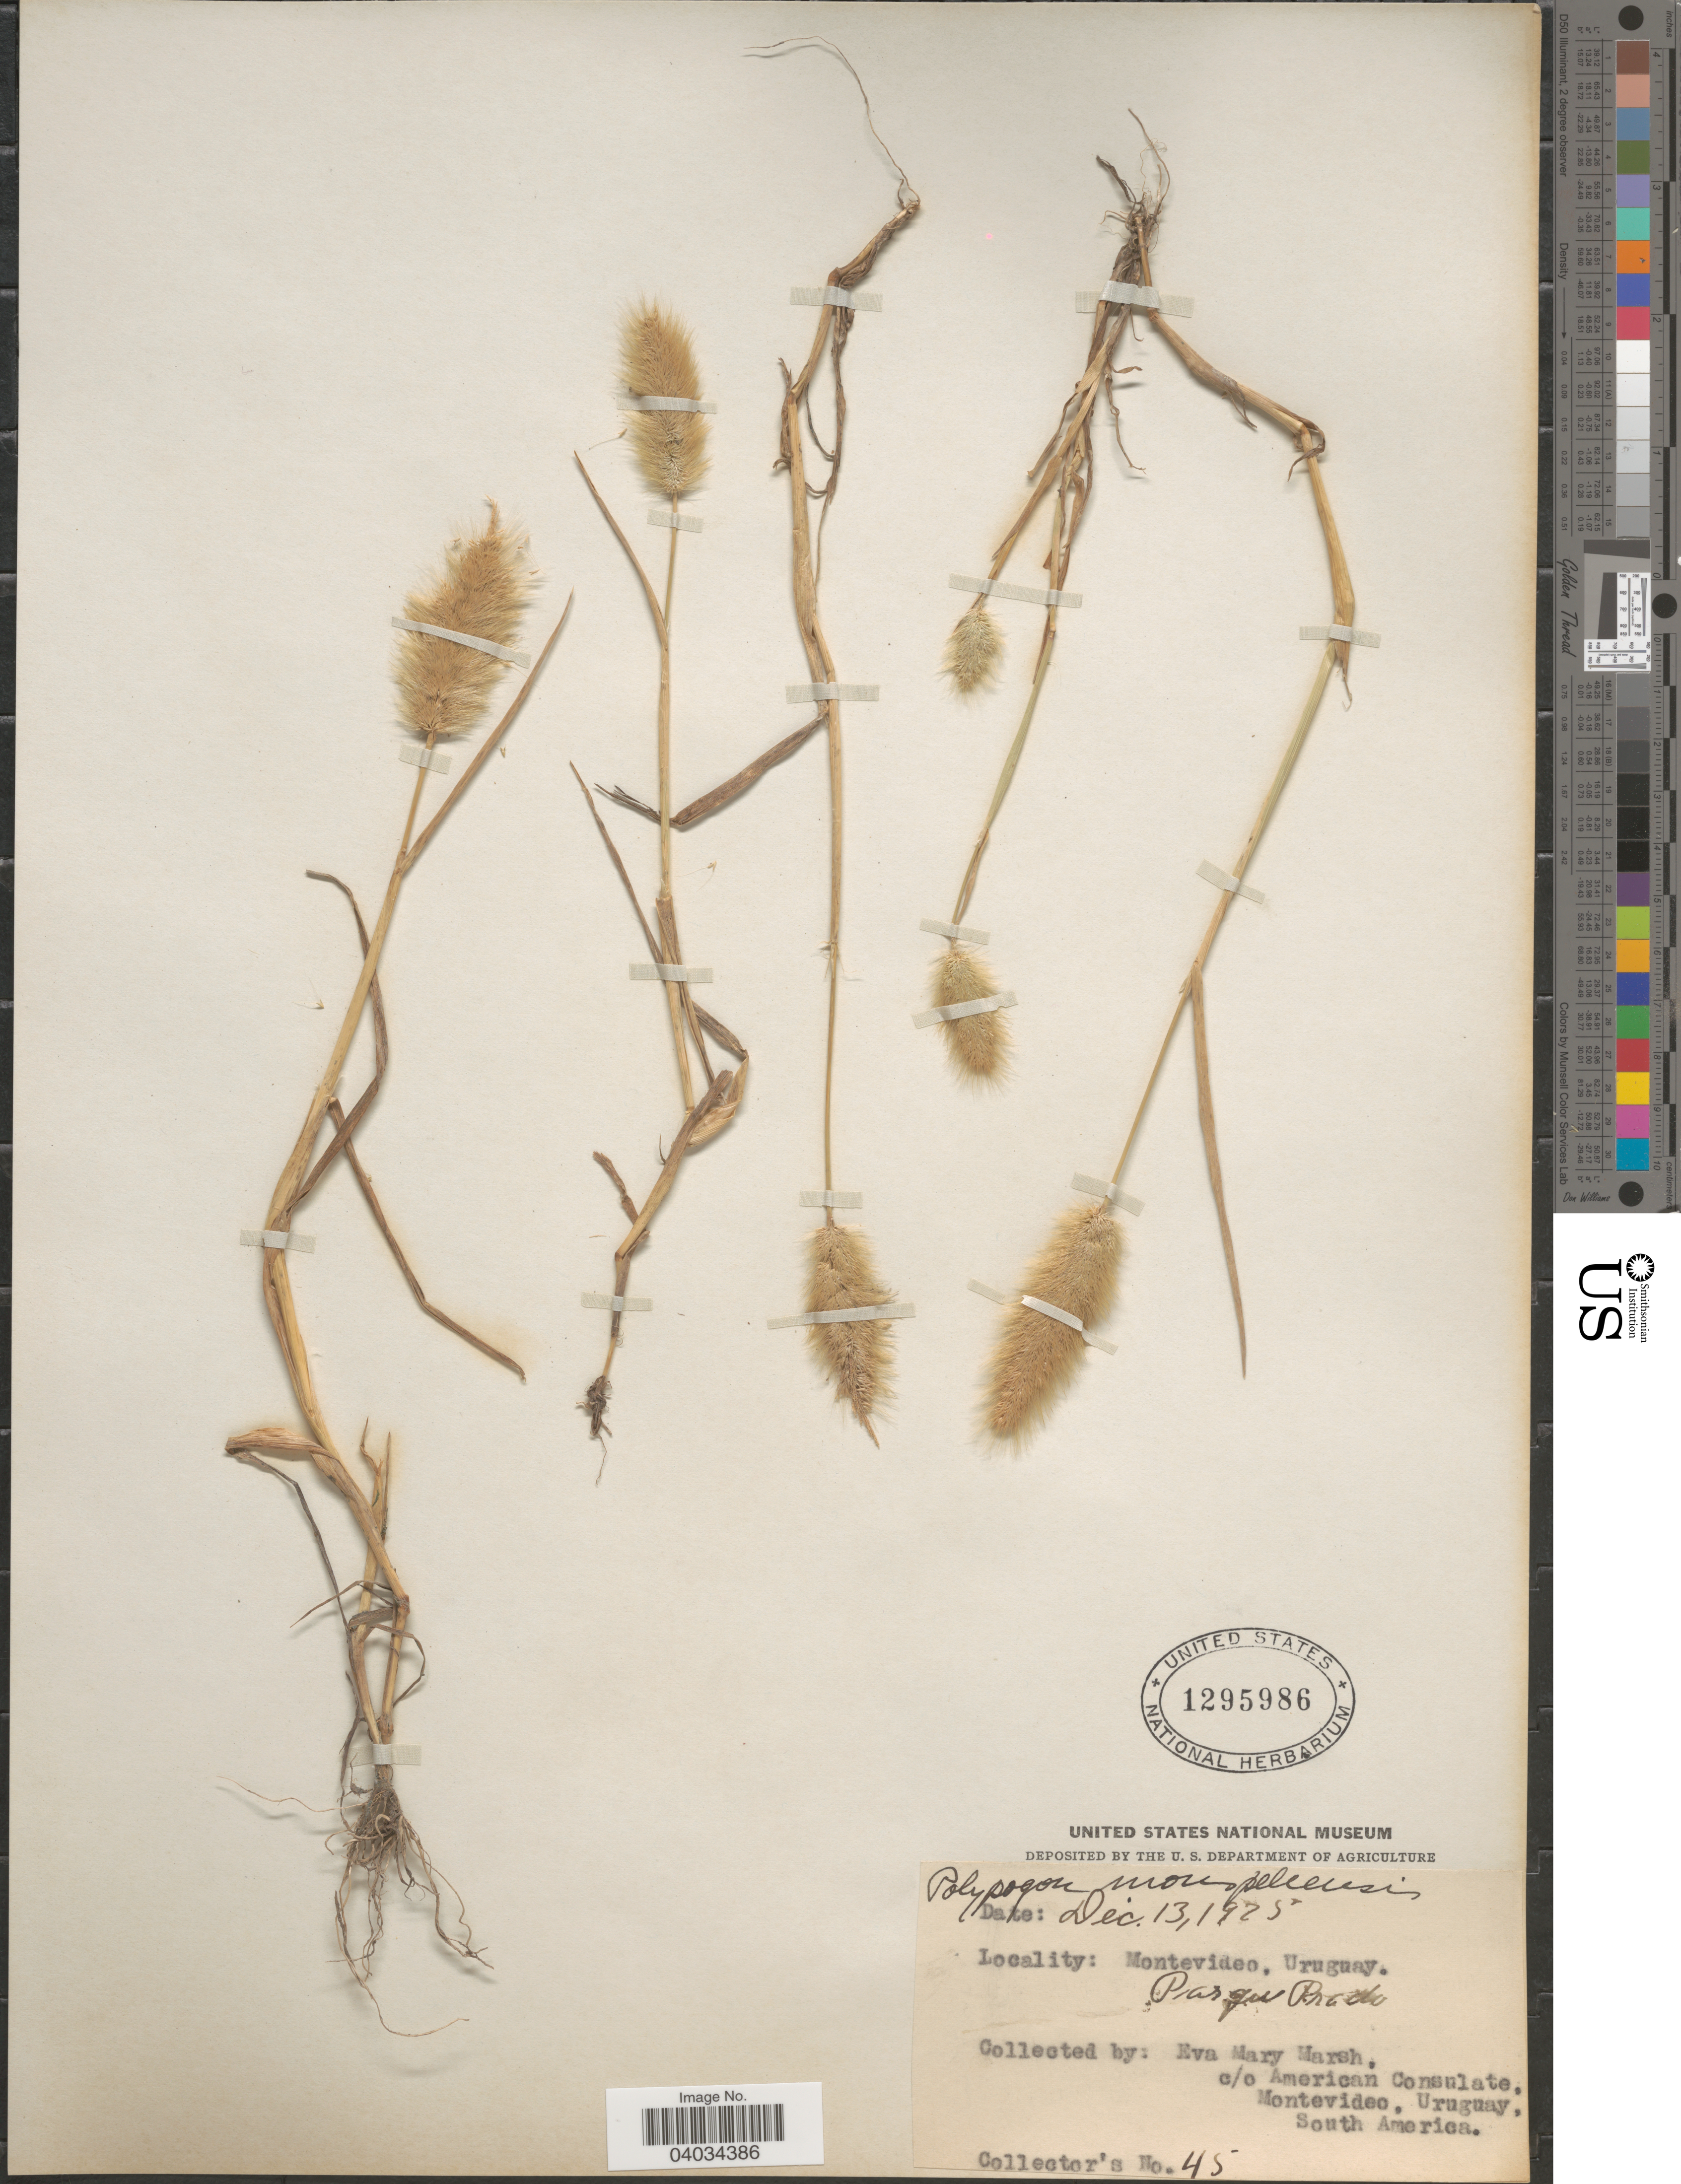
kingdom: Plantae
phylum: Tracheophyta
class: Liliopsida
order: Poales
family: Poaceae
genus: Polypogon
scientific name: Polypogon monspeliensis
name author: (L.) Desf.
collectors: E. Marsh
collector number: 45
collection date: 1925-12-13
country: Uruguay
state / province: Montevideo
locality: Pasque Prado.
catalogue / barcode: US 1295986